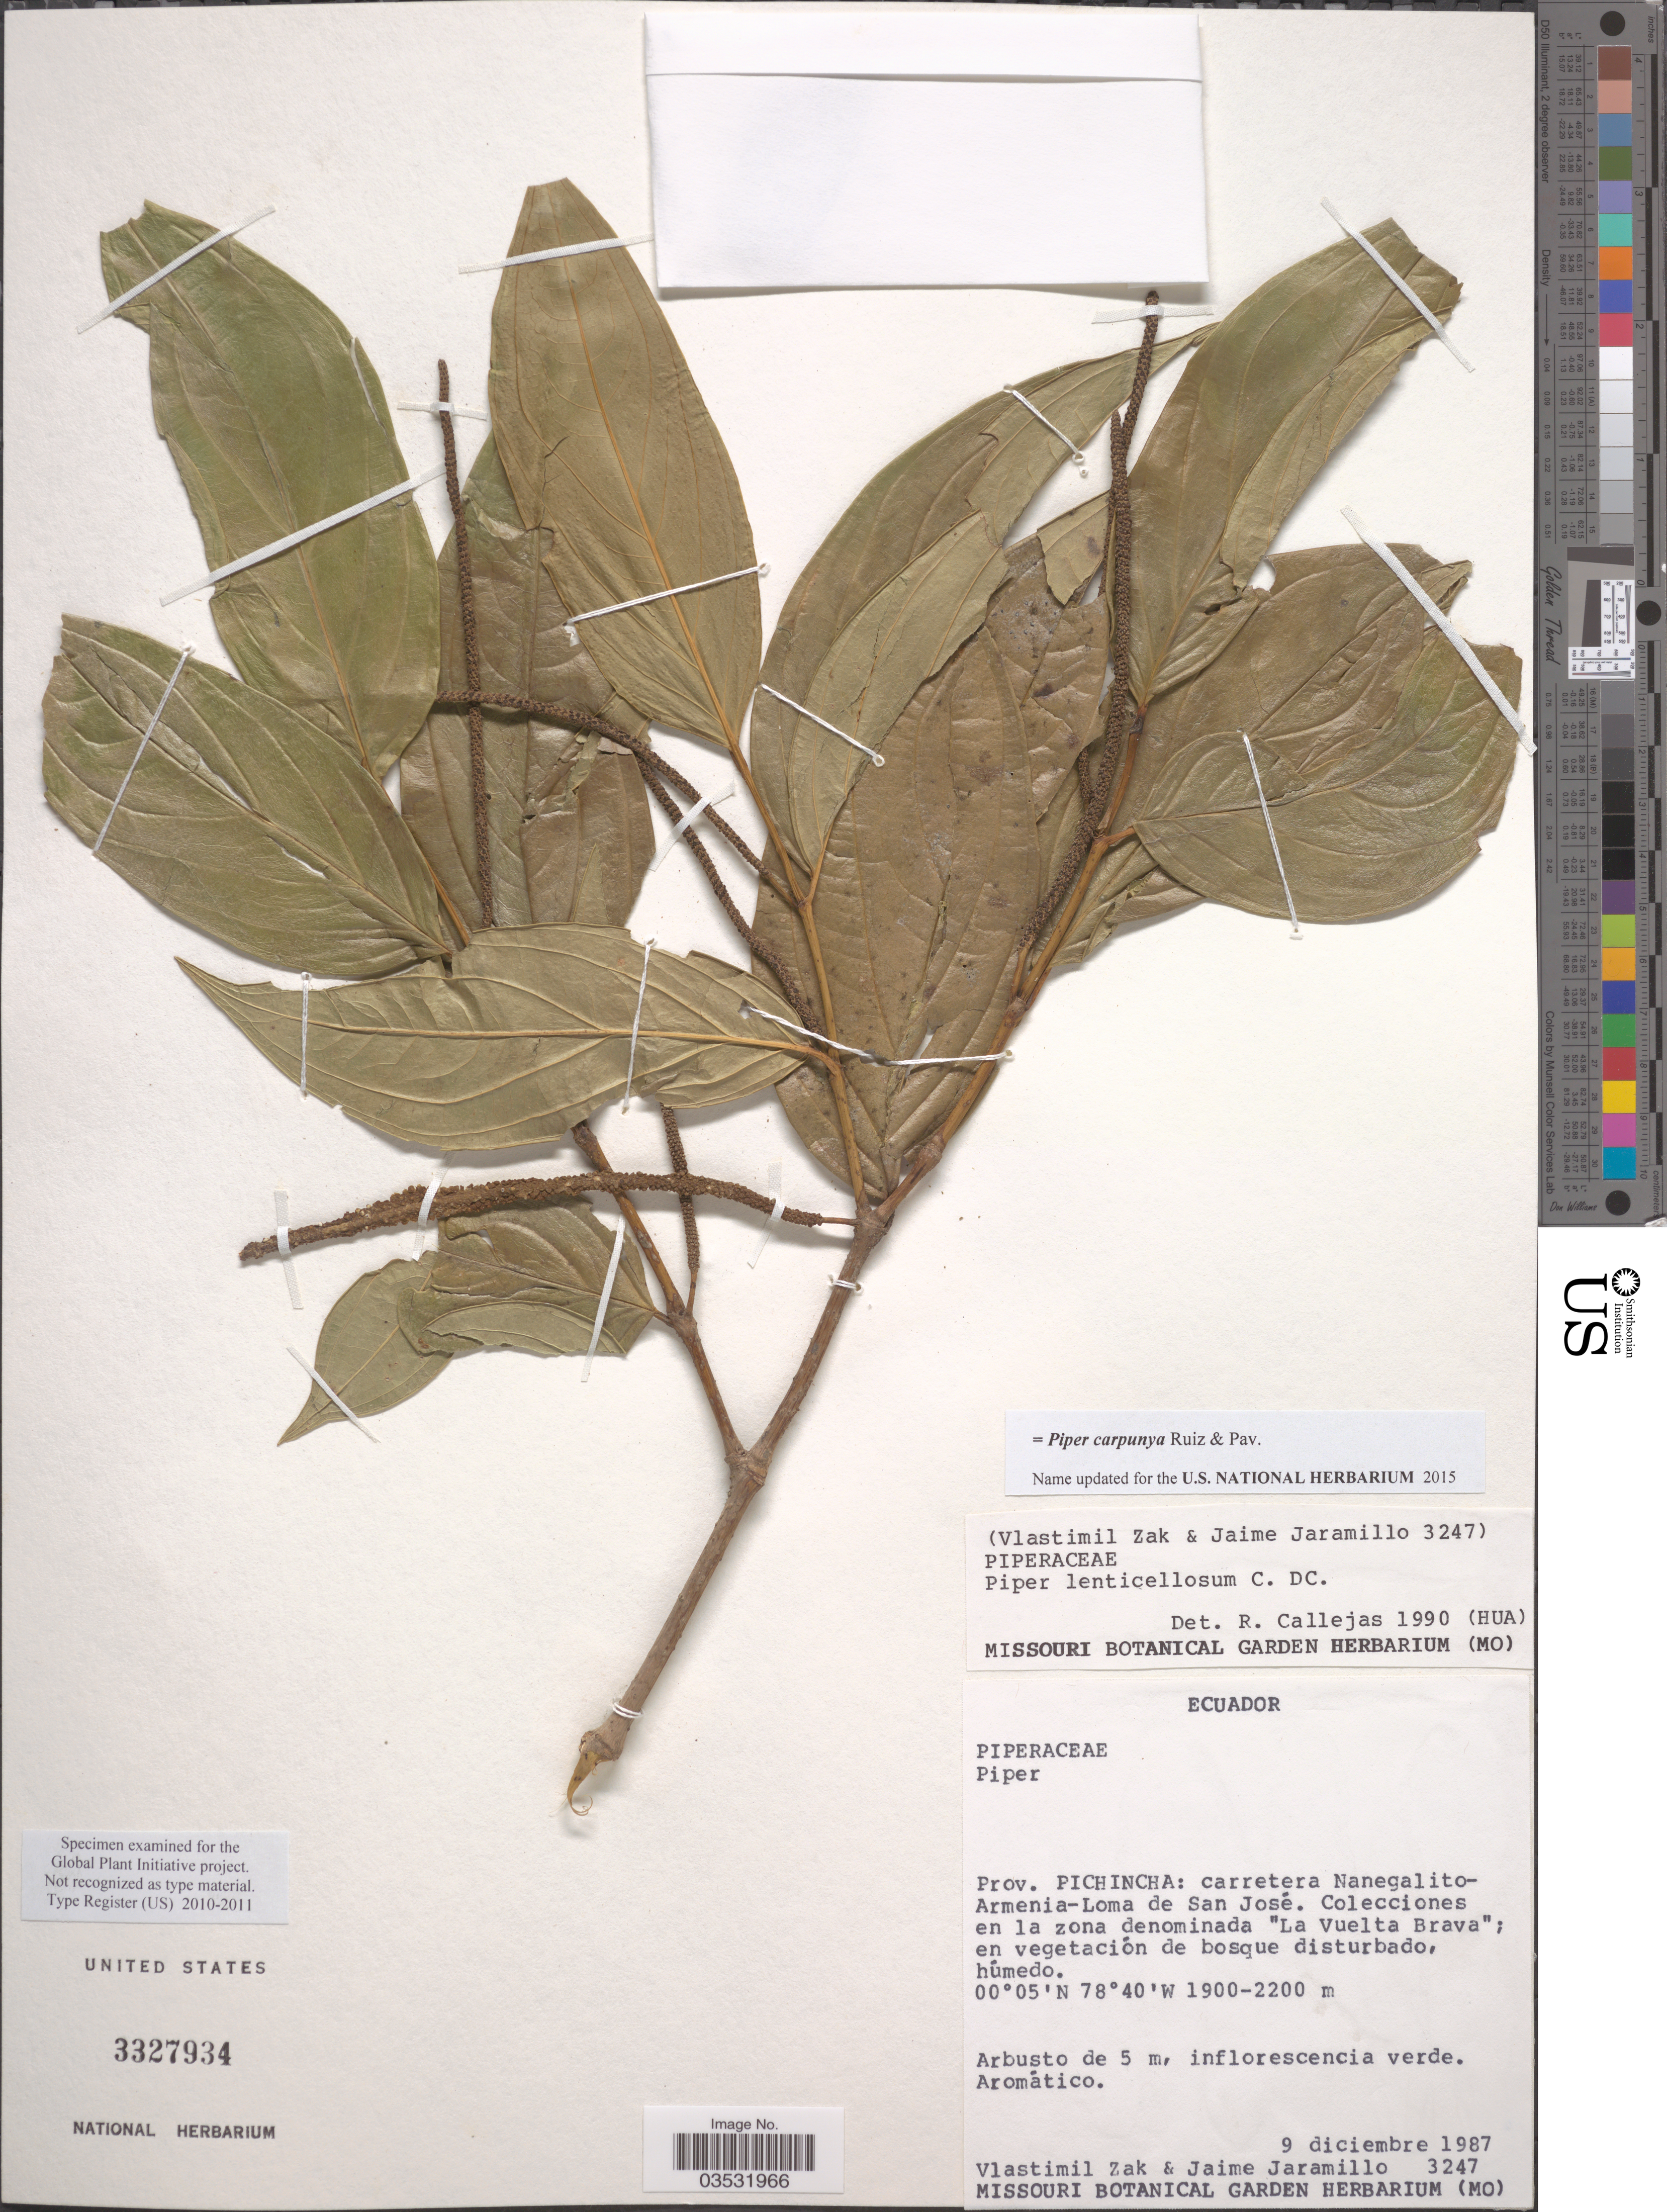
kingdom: Plantae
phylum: Tracheophyta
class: Magnoliopsida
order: Piperales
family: Piperaceae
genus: Piper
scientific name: Piper carpunya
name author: Ruiz & Pav.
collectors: V. Zak & J. Jaramillo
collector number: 3247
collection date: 1987-12-09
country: Ecuador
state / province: Pichincha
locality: Carretera Nanegalito-Armenia-Loma de San José. La zona denominada 'La Vuelta Brava'; en vegetación de bosque distrubado, húmedo.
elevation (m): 1900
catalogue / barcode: US 3327934